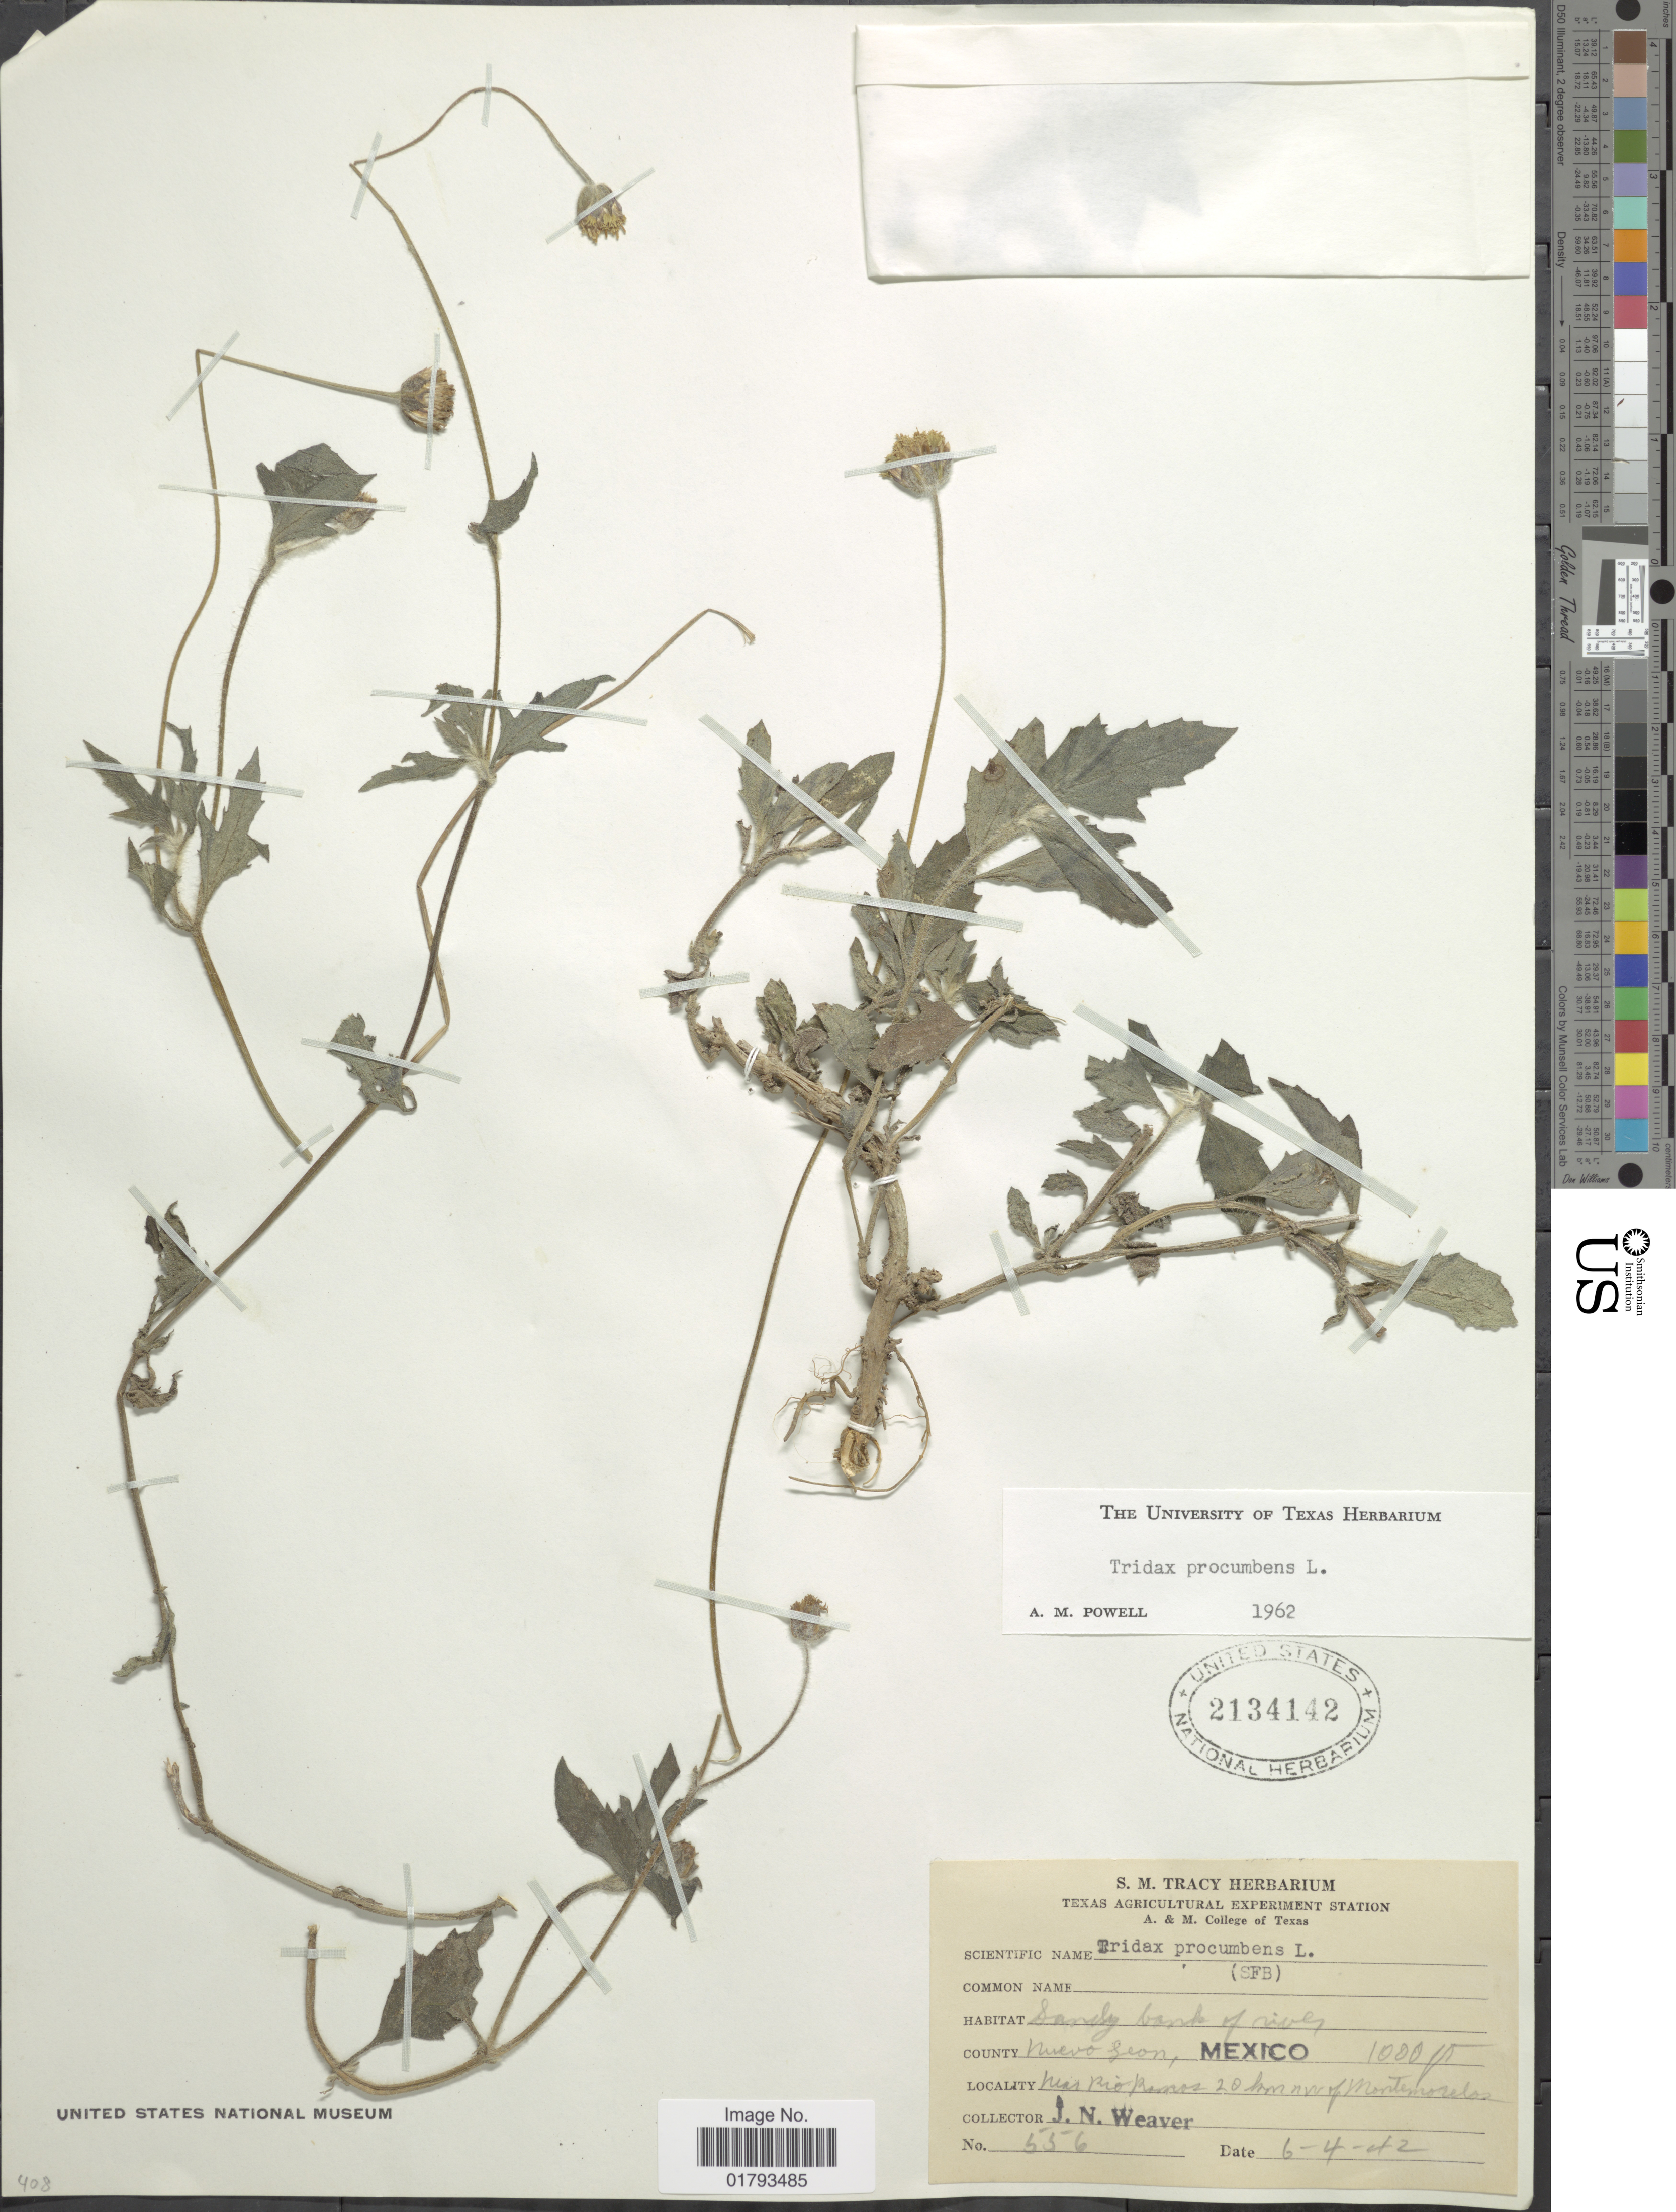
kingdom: Plantae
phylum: Tracheophyta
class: Magnoliopsida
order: Asterales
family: Asteraceae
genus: Tridax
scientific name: Tridax procumbens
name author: L.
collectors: J. N. Weaver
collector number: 556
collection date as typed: Transcribed d/m/y: 6/4/42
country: Mexico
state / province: Nuevo León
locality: Nuevo Leon, Mexico. Near Rio Ramos 20 km nw of Montemorelos.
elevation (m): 305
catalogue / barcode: US 2134142